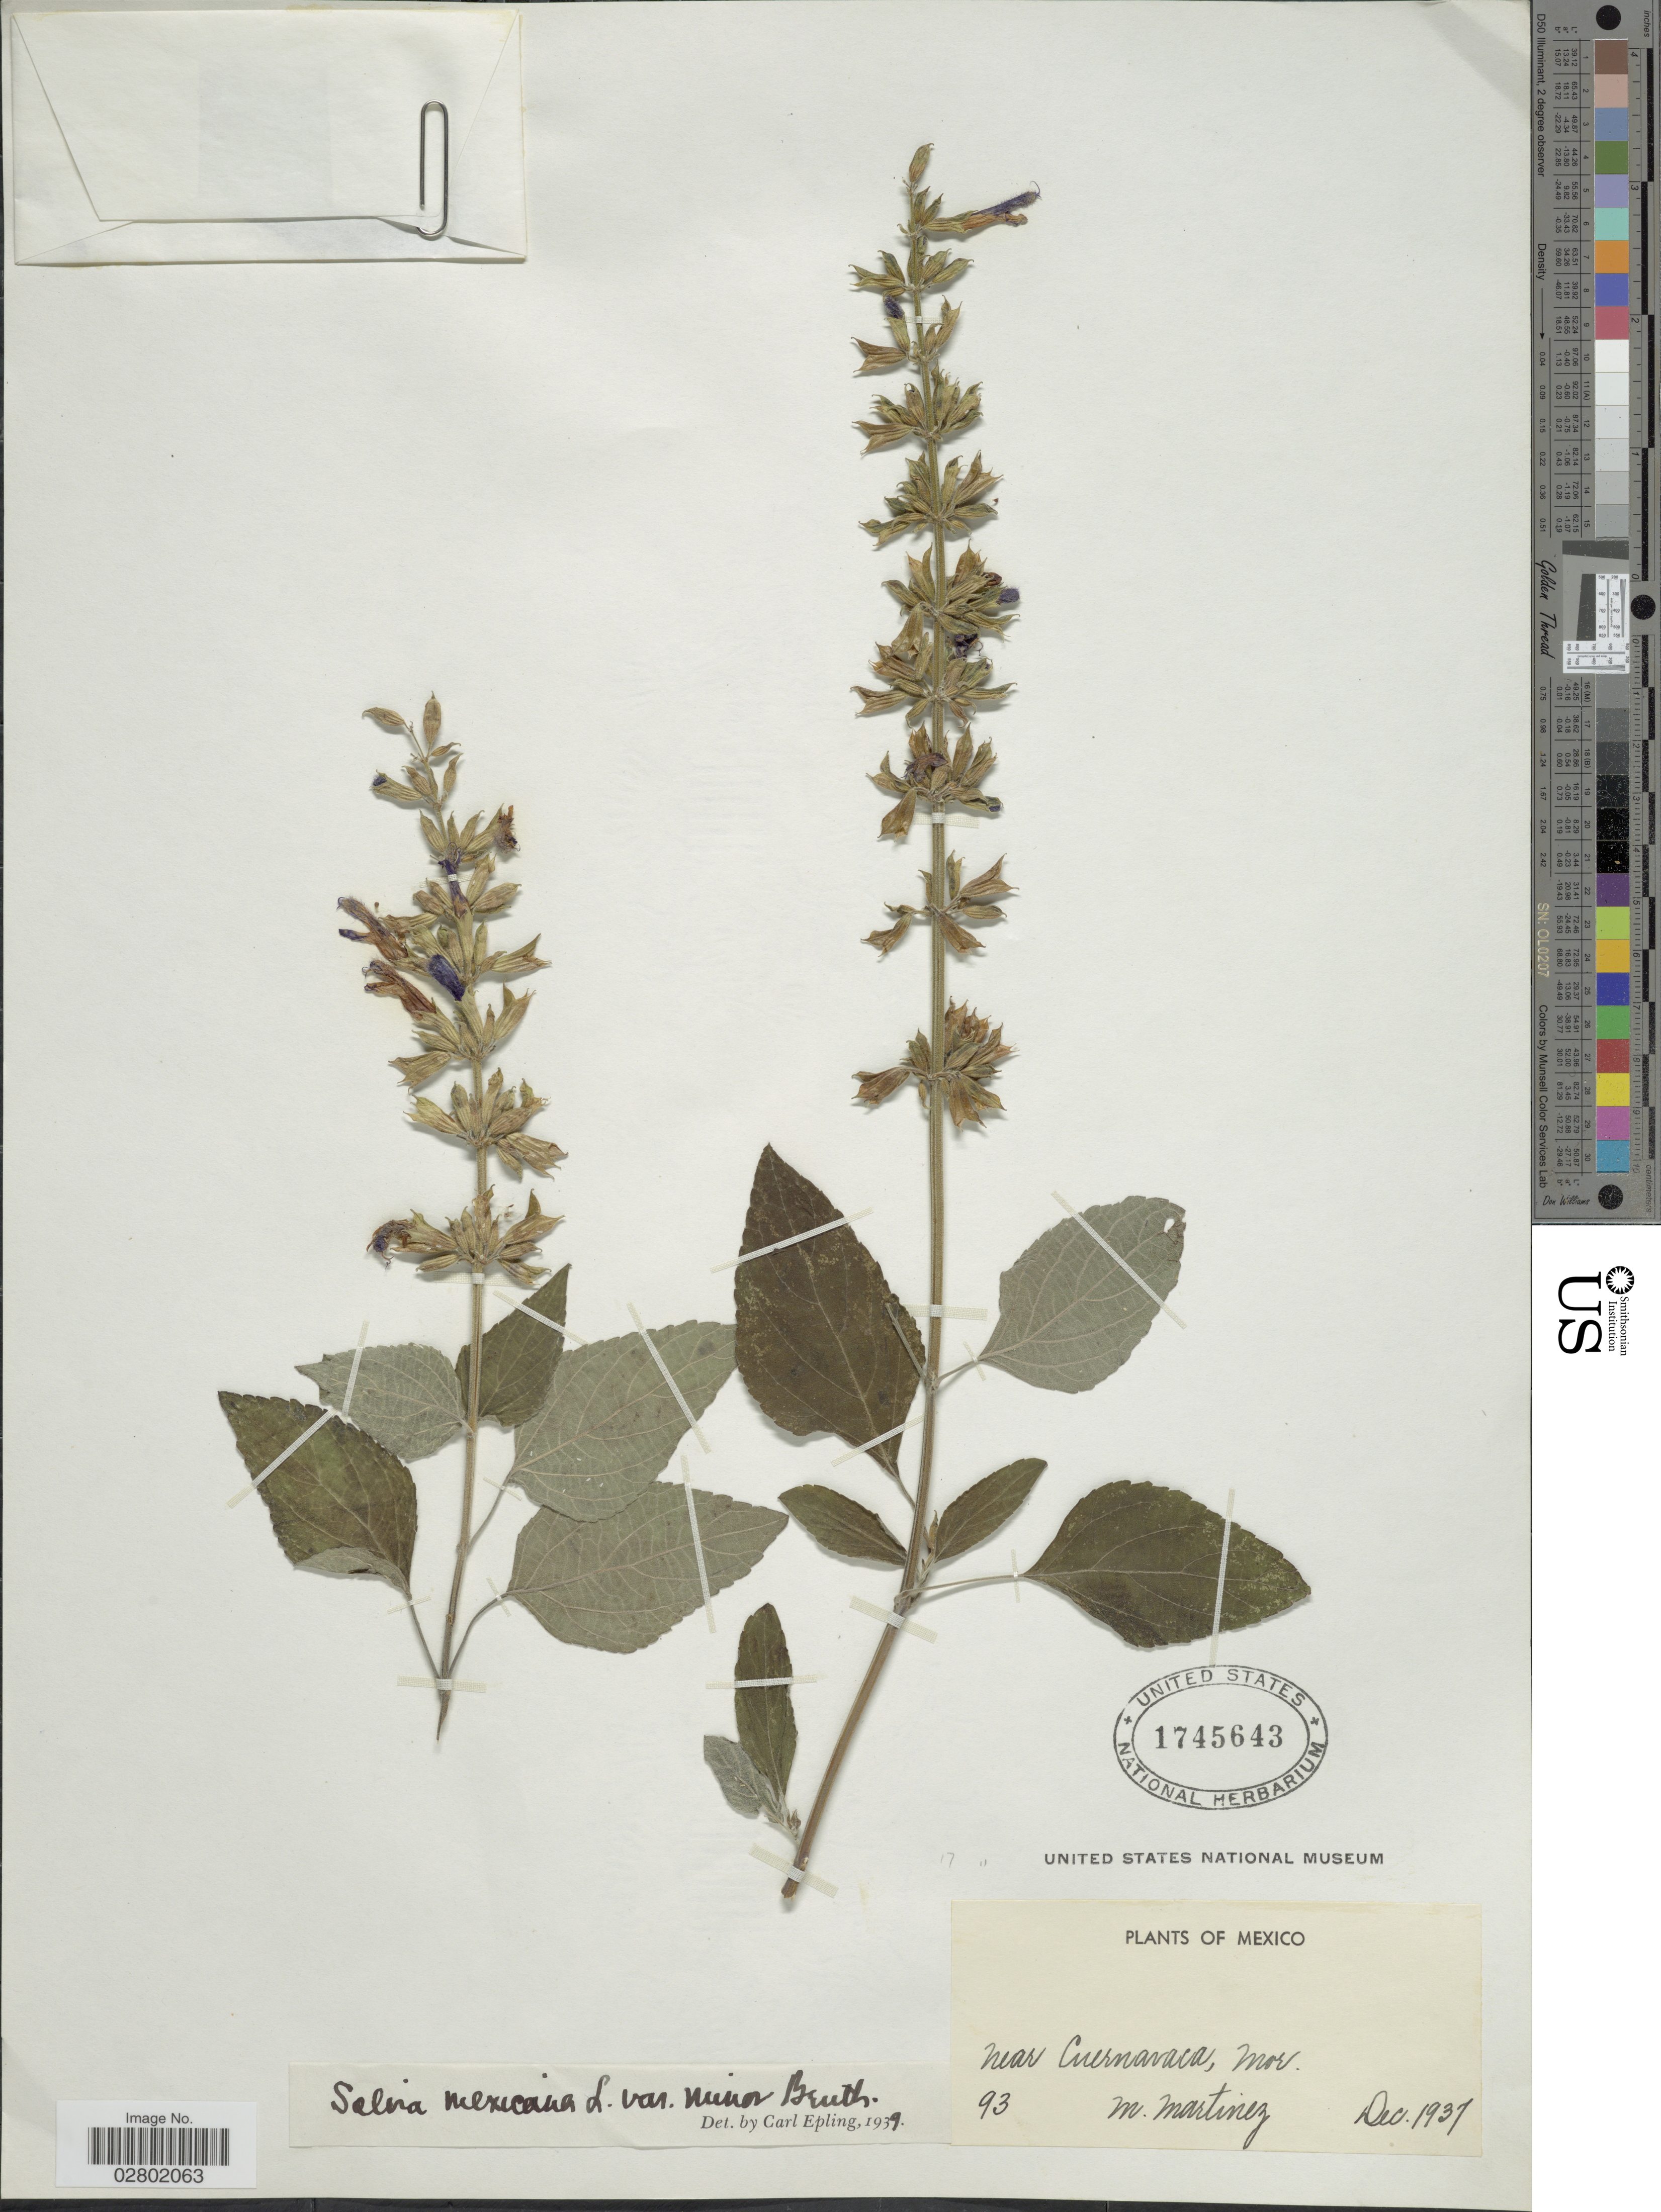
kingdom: Plantae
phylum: Tracheophyta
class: Magnoliopsida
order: Lamiales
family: Lamiaceae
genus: Salvia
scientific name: Salvia mexicana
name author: L.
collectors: M. Martinez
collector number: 93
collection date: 1937-12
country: Mexico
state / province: Morelos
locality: Near Cuernavaca, Mor.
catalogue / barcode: US 1745643